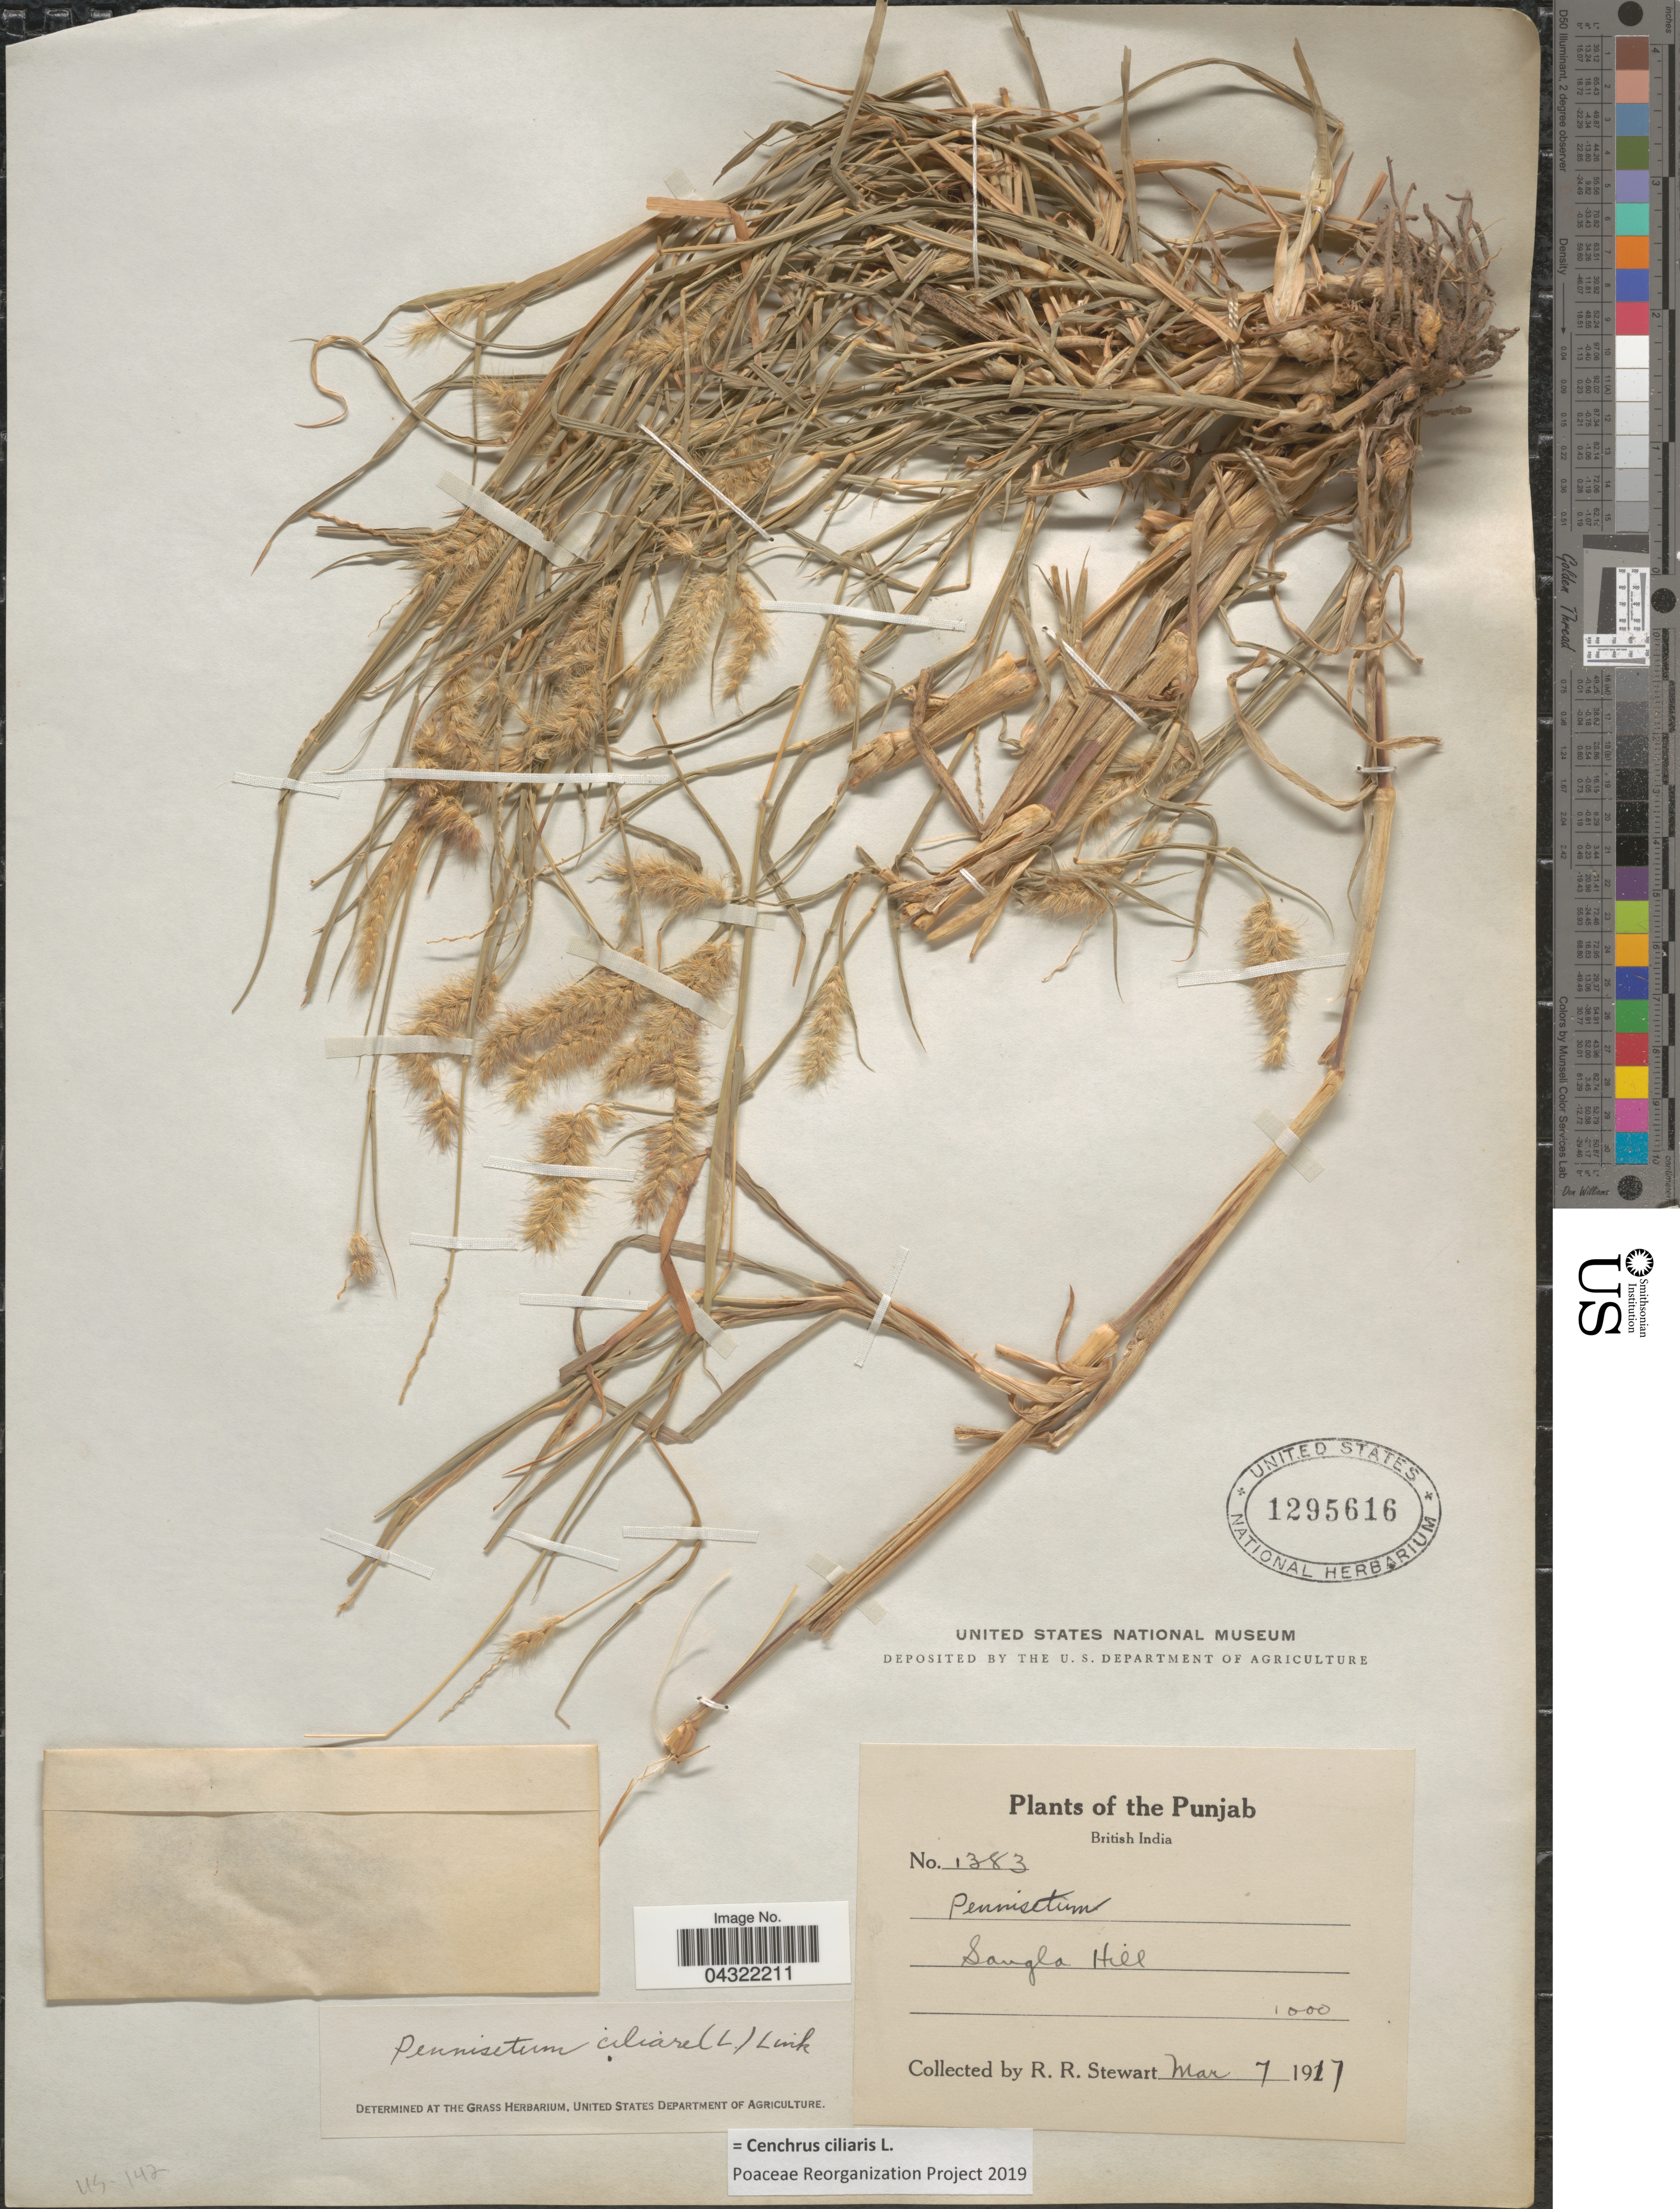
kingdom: Plantae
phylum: Tracheophyta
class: Liliopsida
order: Poales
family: Poaceae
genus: Cenchrus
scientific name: Cenchrus ciliaris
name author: L.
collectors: R. Stewart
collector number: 1383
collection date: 1917-03-07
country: India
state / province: Punjab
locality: The Punjab. British India. Sangla Hill.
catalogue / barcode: US 1295616